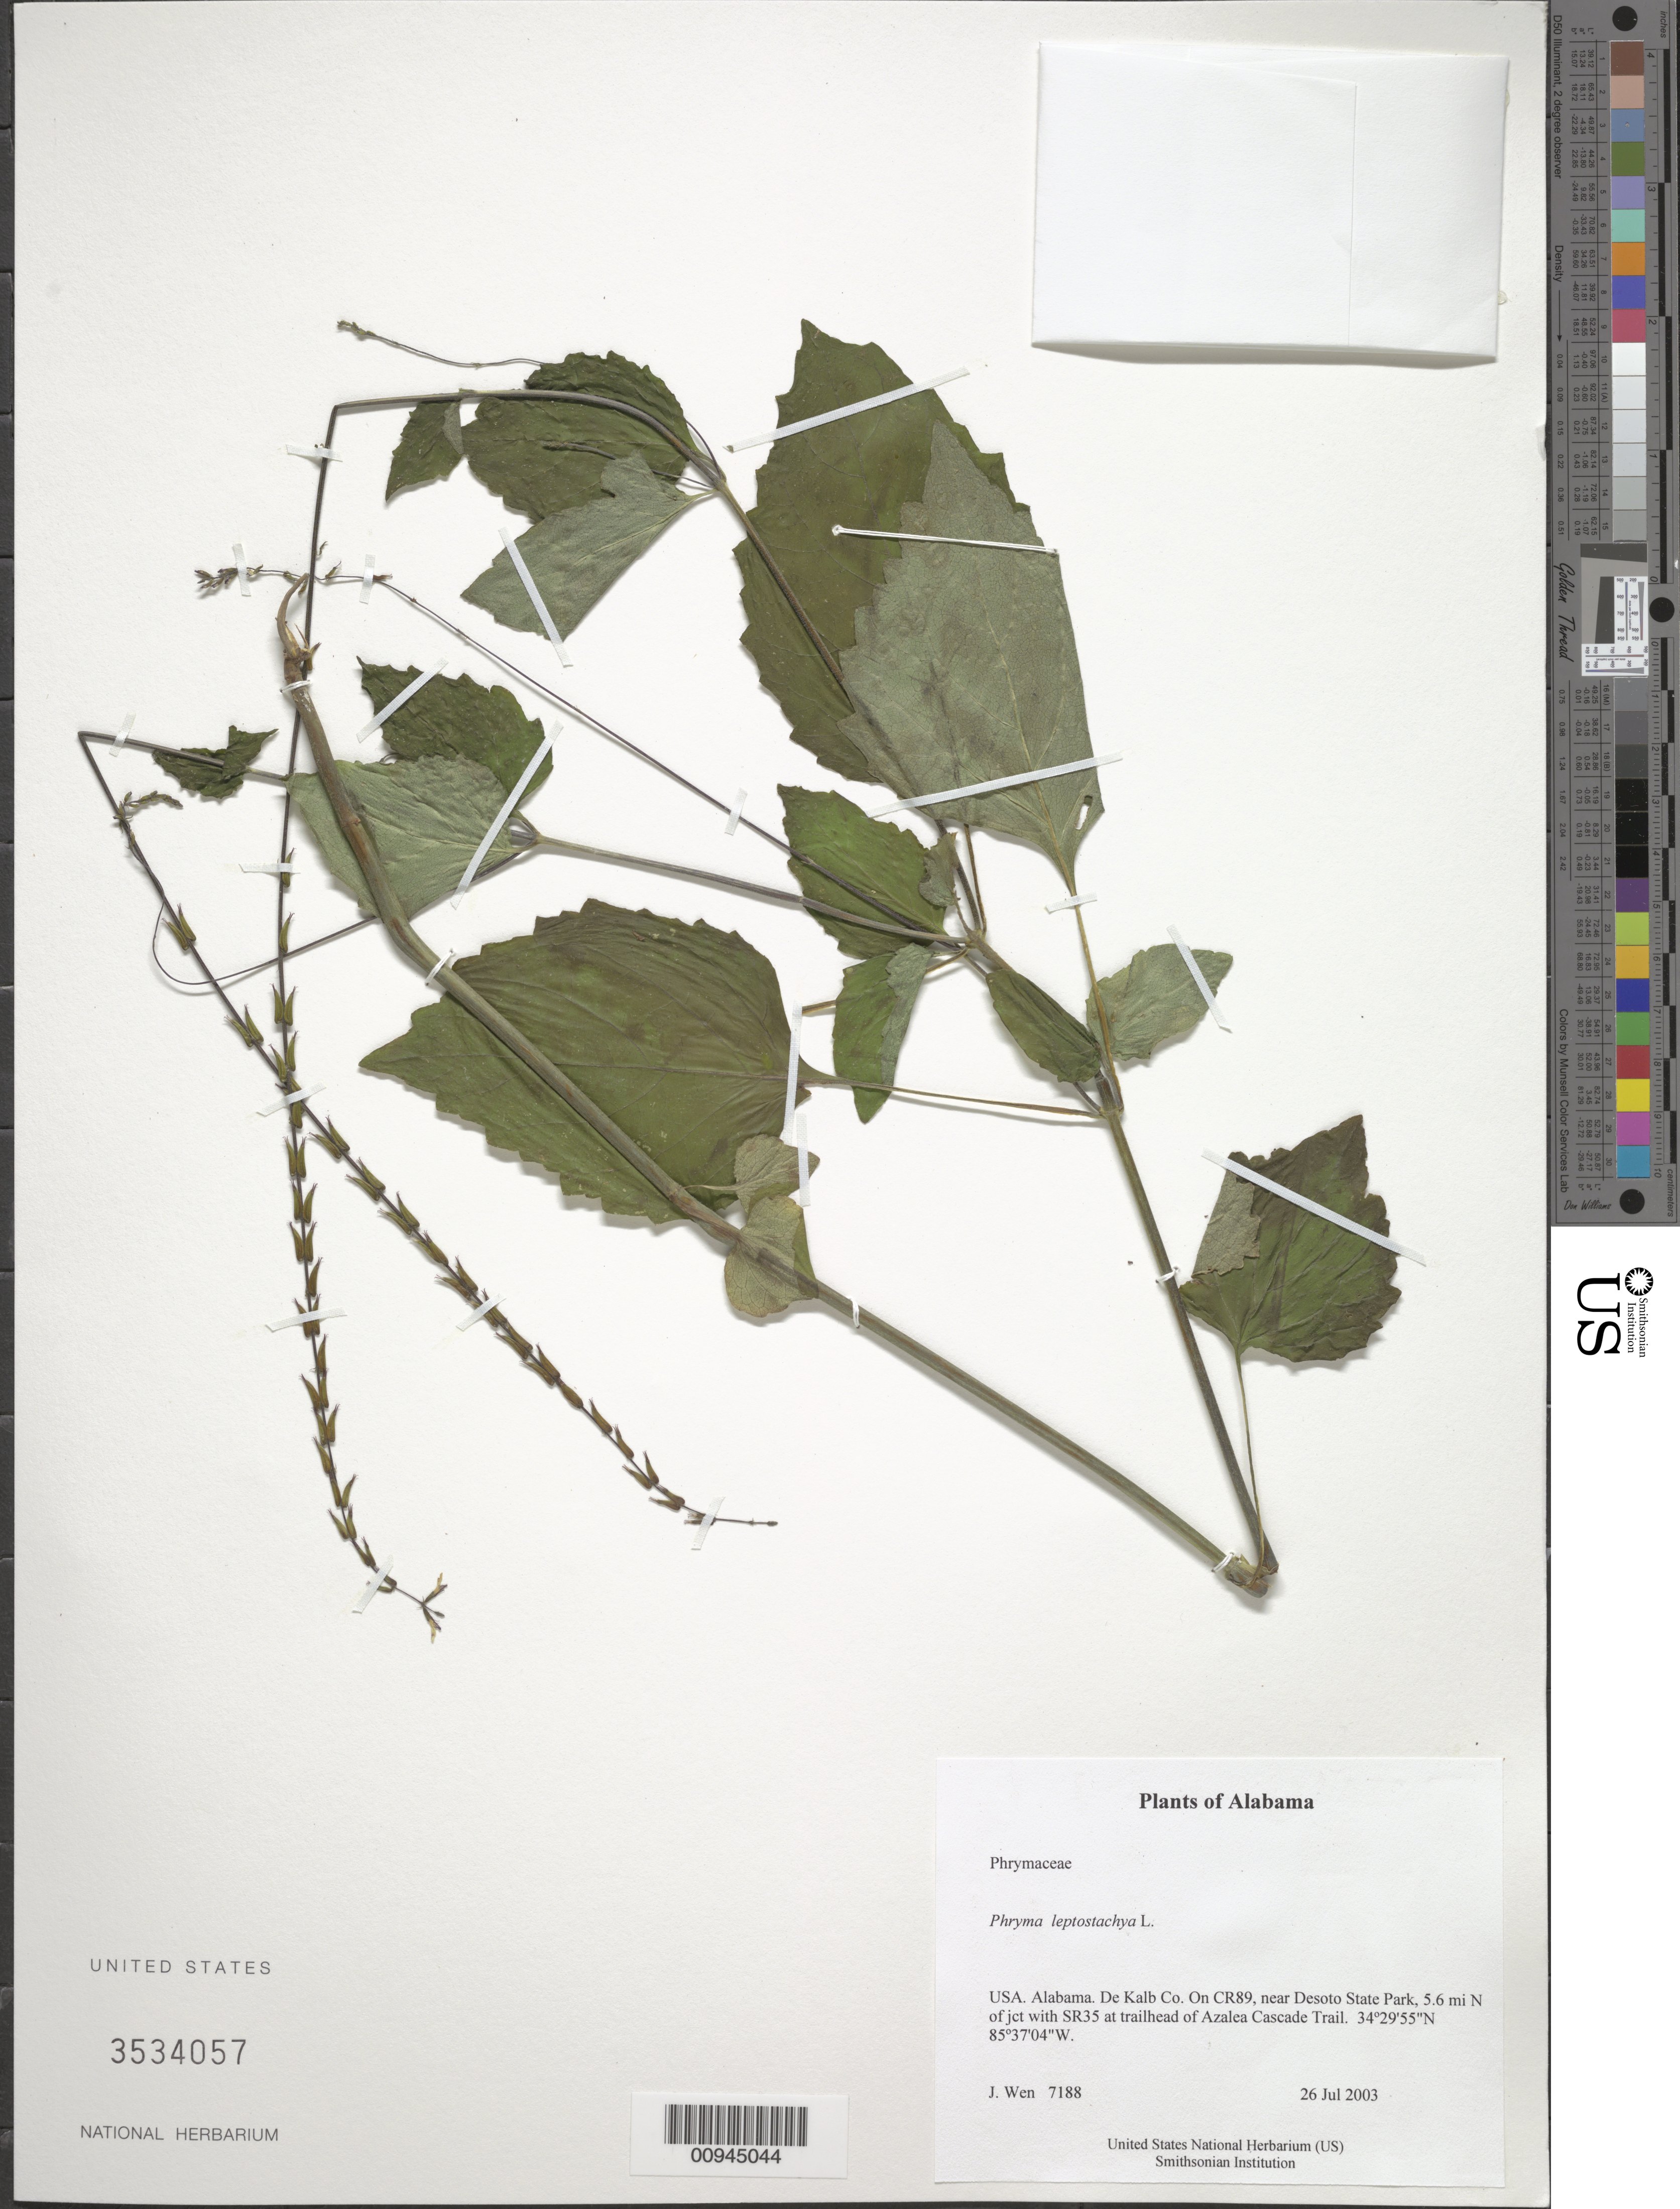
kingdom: Plantae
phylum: Tracheophyta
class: Magnoliopsida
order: Lamiales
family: Phrymaceae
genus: Phryma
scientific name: Phryma leptostachya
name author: L.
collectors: J. Wen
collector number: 7188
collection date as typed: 26 Jul 2003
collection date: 2003-07-26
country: United States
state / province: Alabama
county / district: De Kalb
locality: On CR89, near Desoto State Park, 5.6 mi N of jct with SR35 at trailhead of Azalea Cascade Trail.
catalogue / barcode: US 3534057